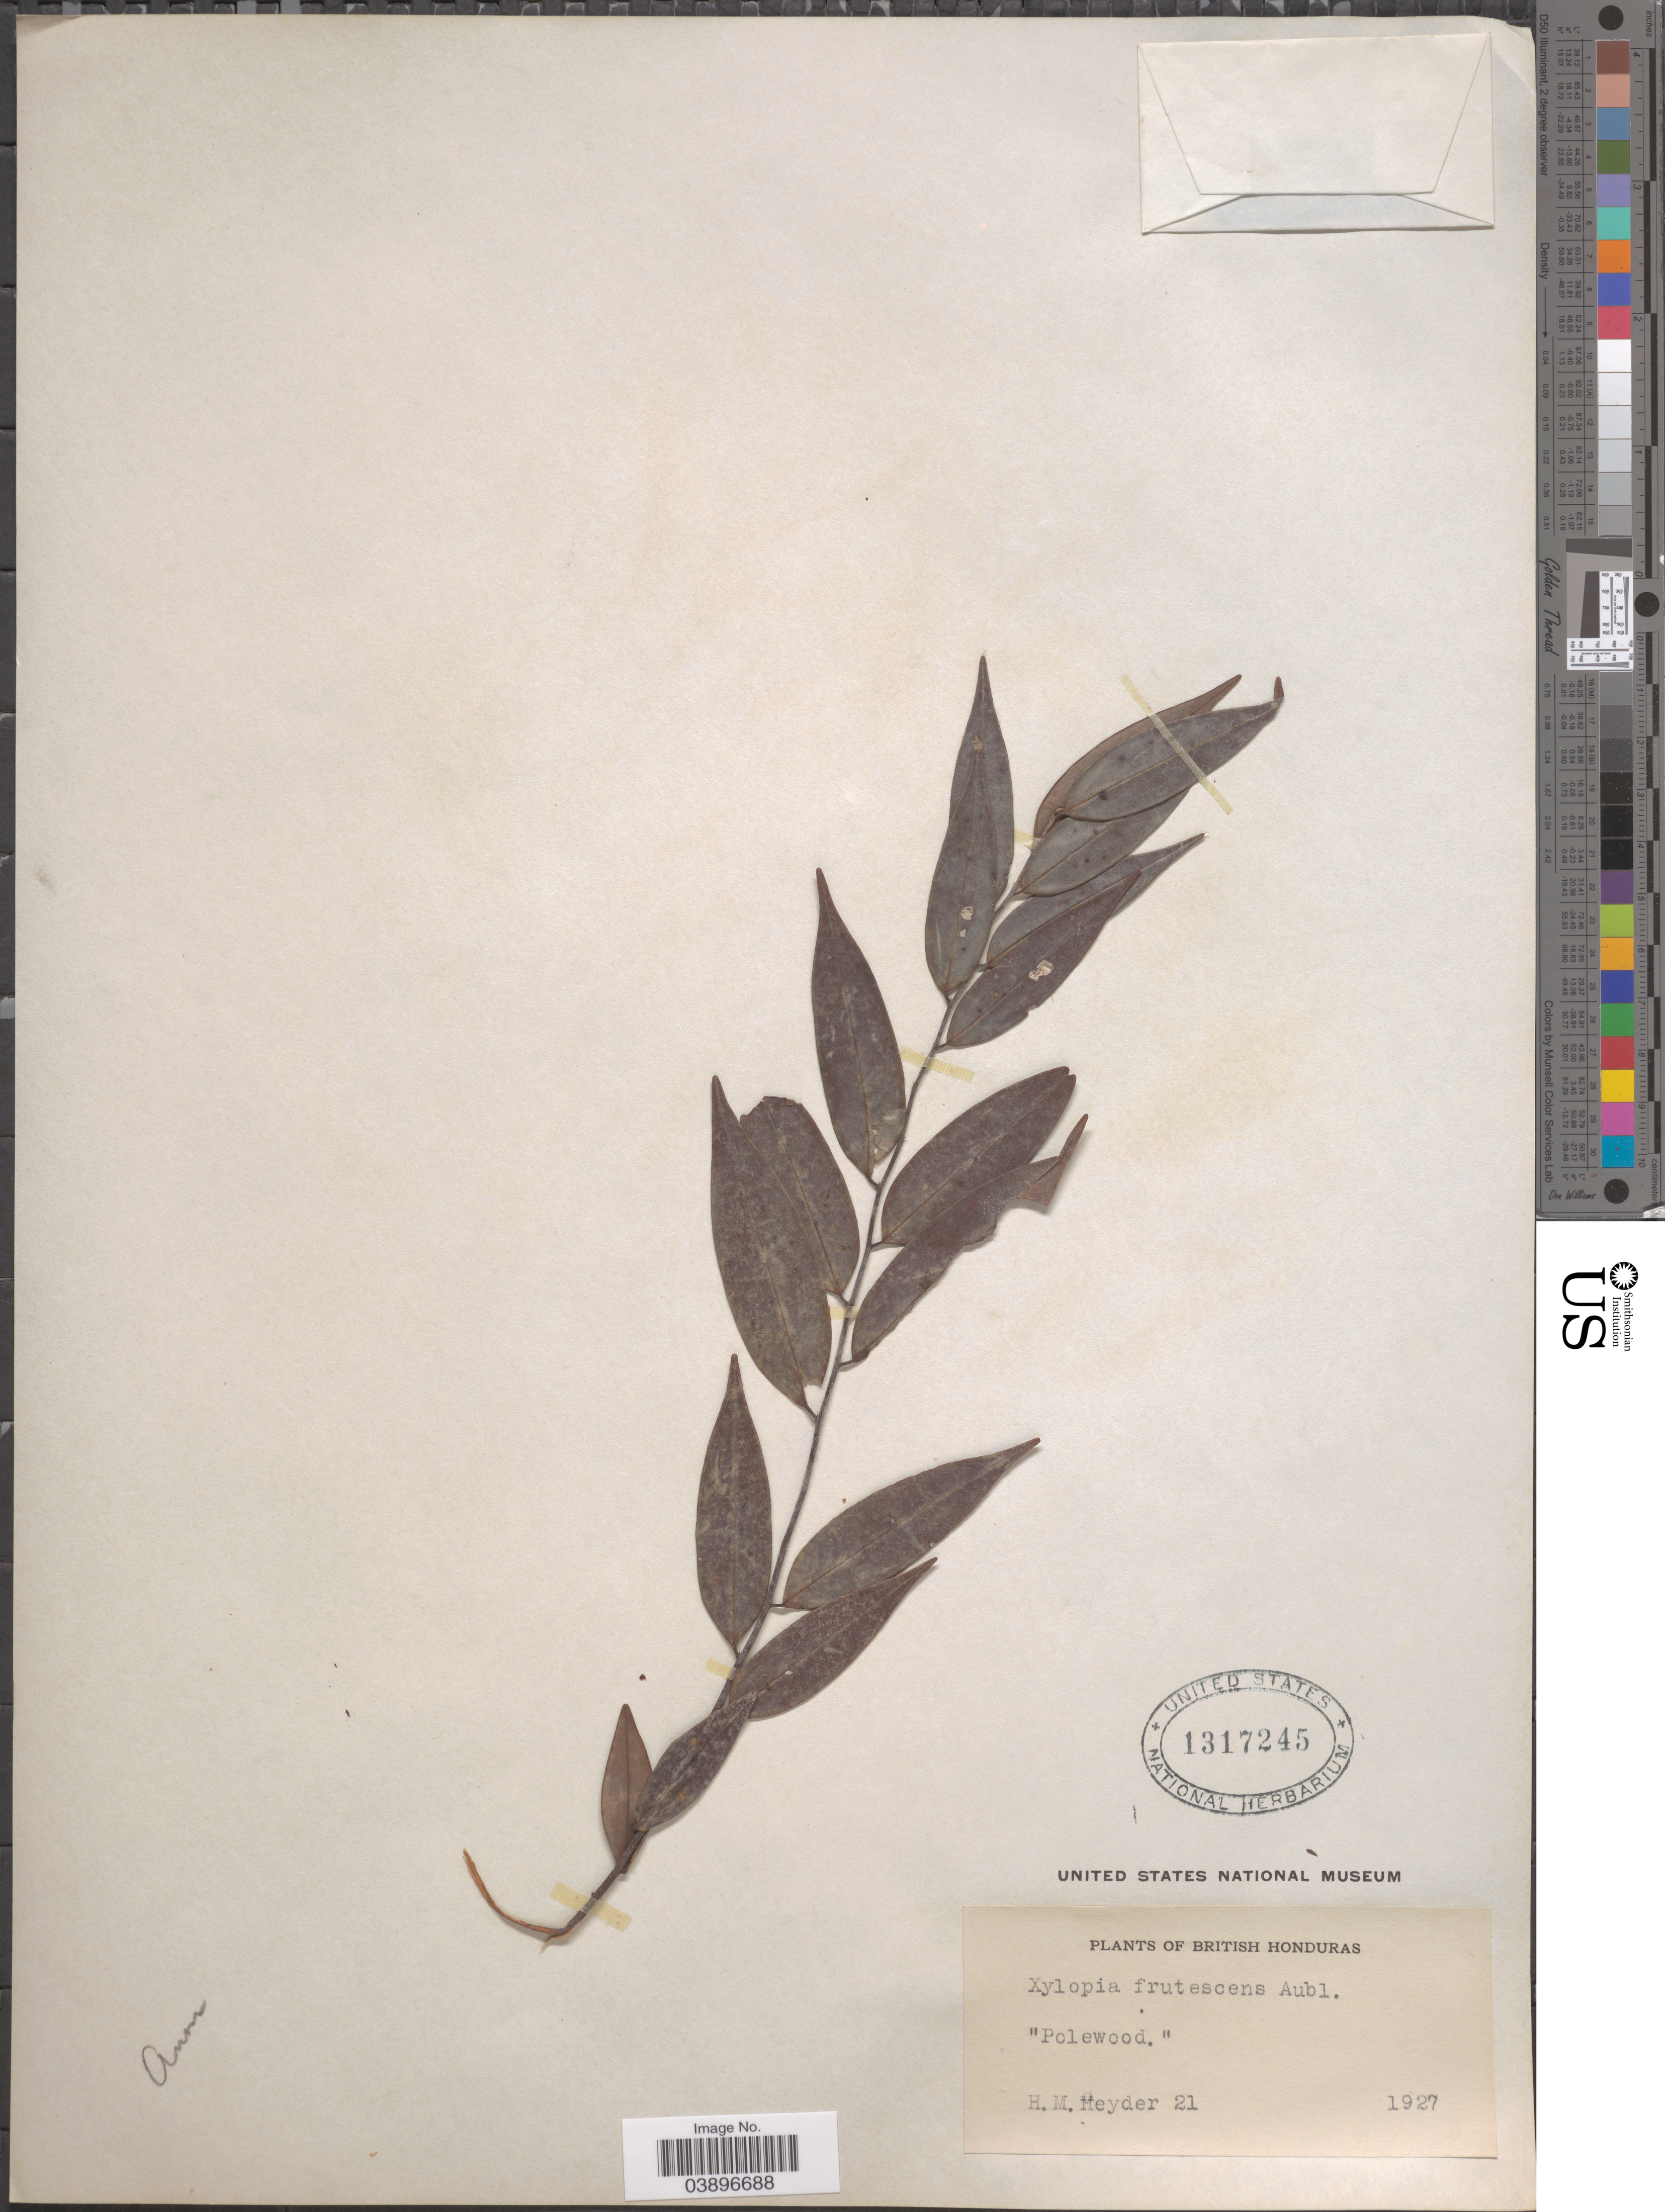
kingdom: Plantae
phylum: Tracheophyta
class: Magnoliopsida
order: Magnoliales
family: Annonaceae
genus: Xylopia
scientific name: Xylopia frutescens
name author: Aubl.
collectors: H. Heyder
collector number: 21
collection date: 1927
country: Belize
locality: British Honduras. Polewood.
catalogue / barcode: US 1317245